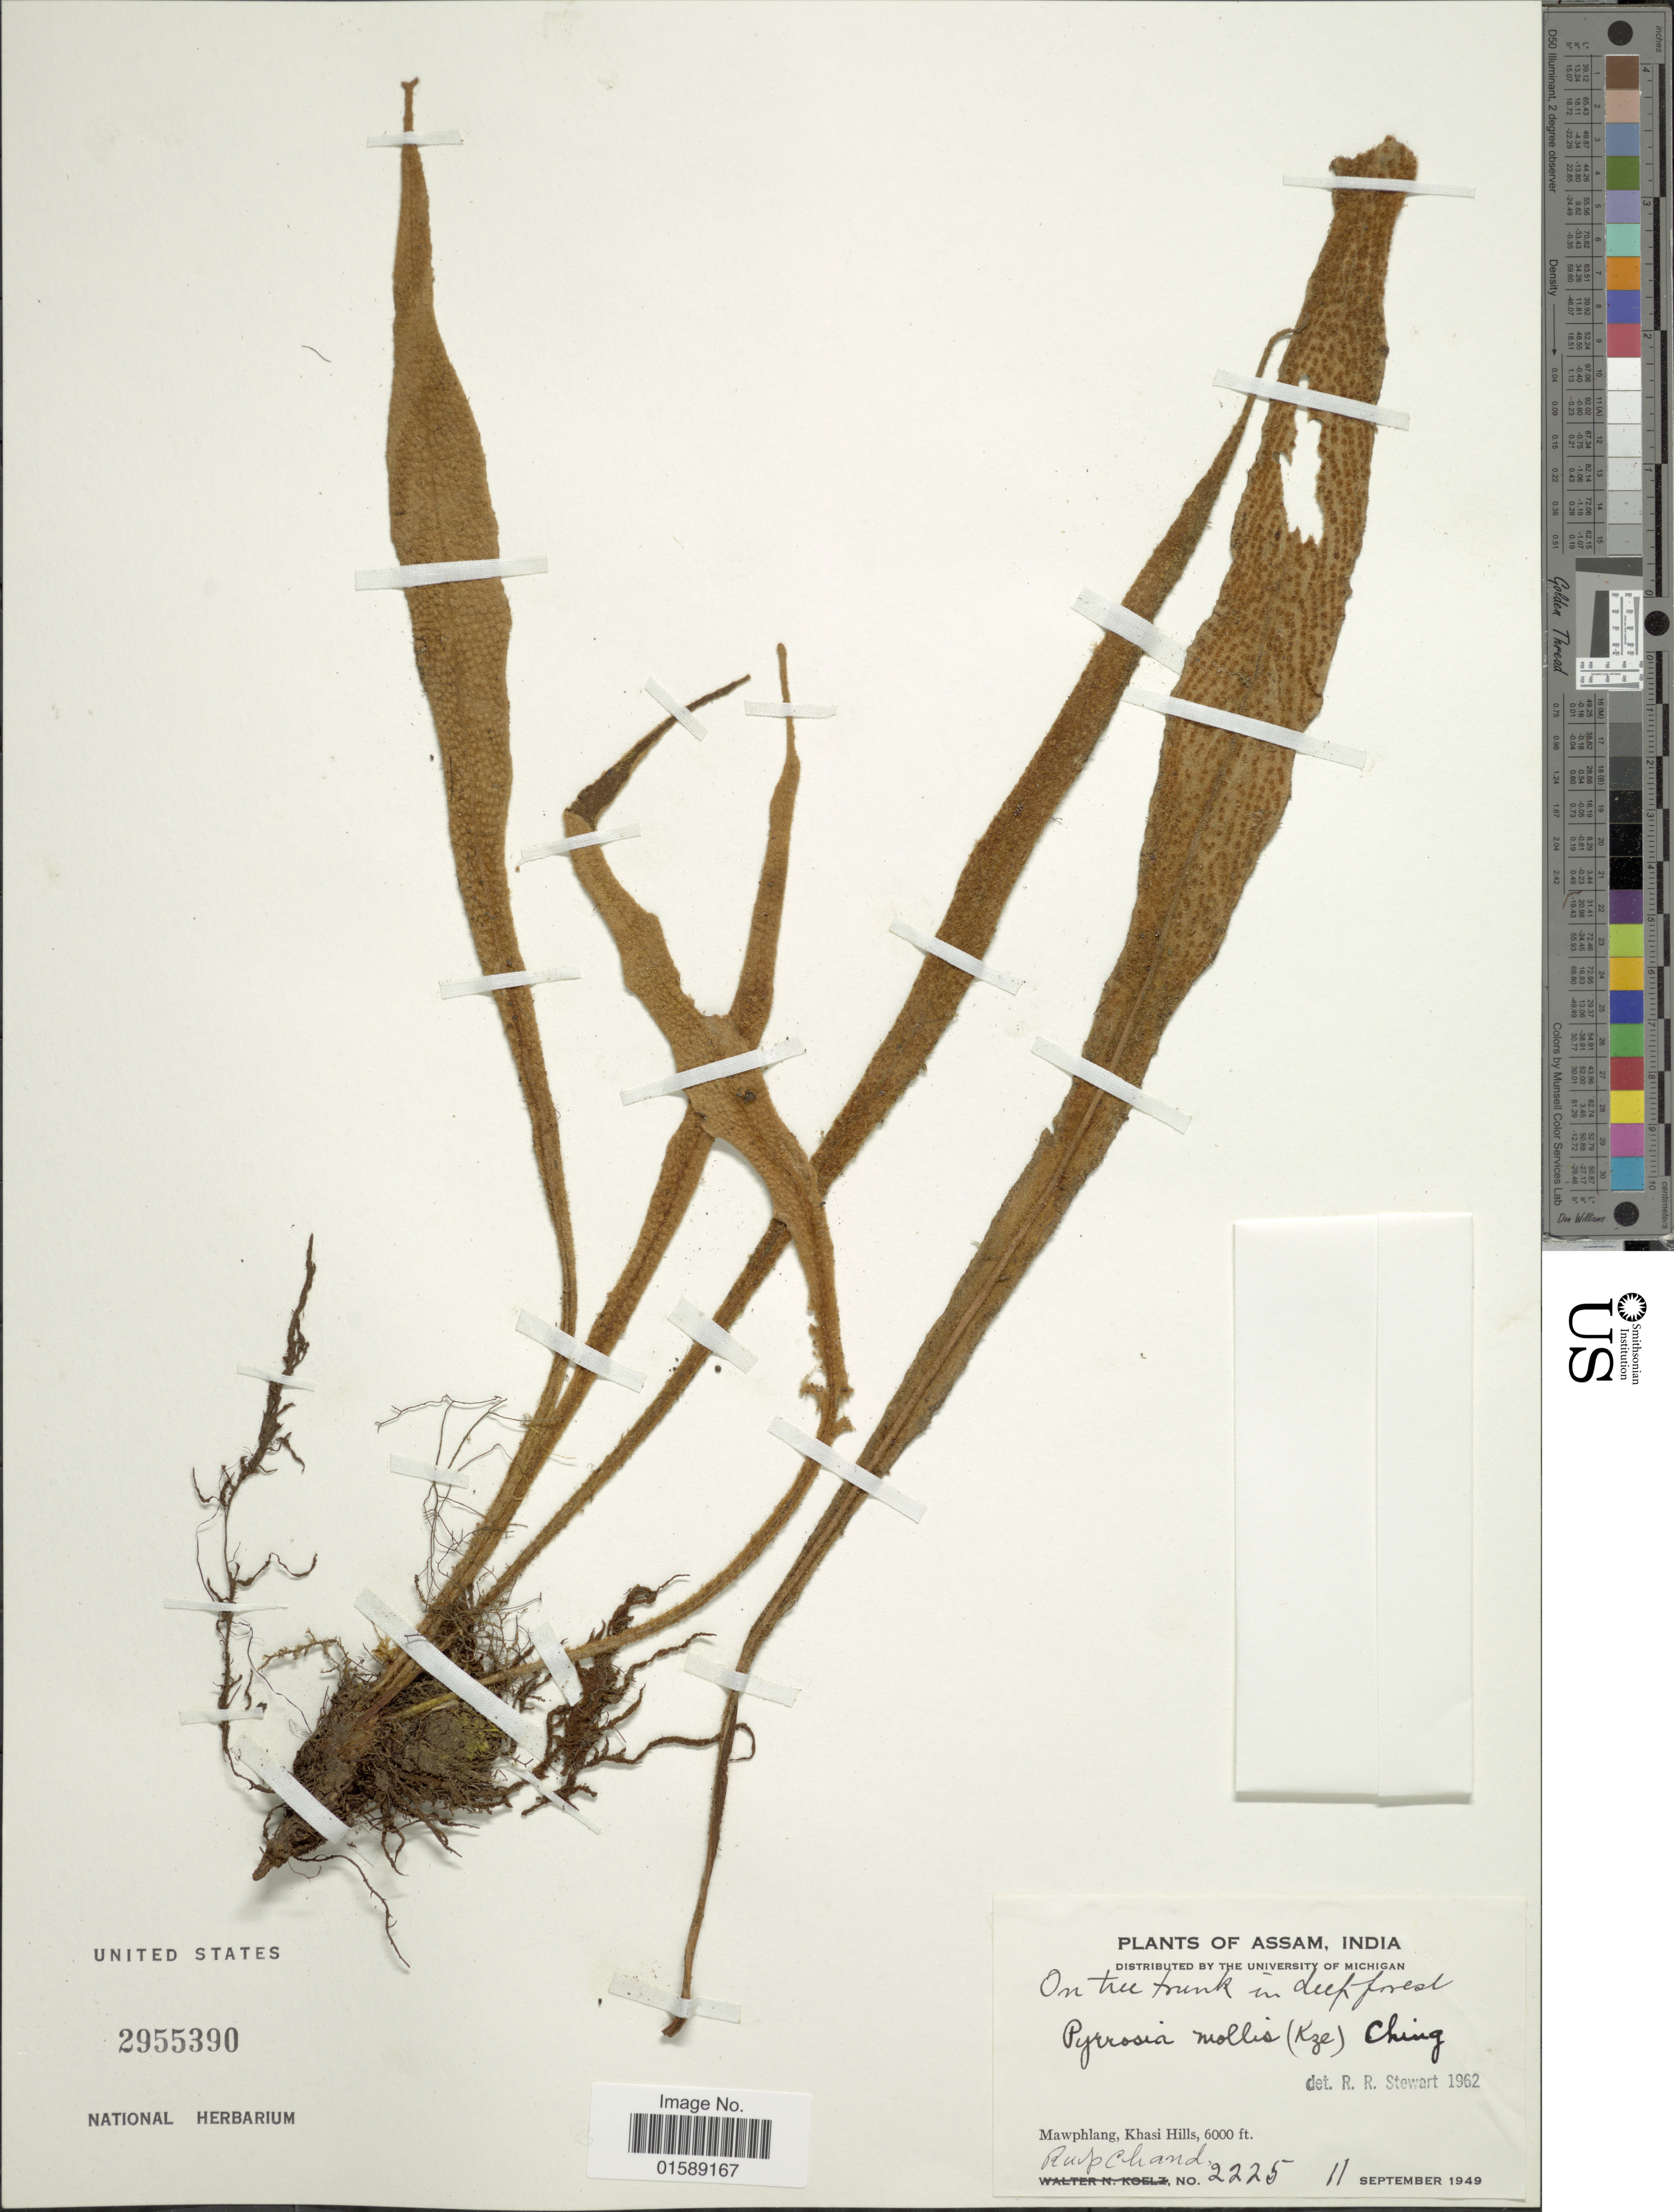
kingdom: Plantae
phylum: Tracheophyta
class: Polypodiopsida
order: Polypodiales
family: Polypodiaceae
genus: Pyrrosia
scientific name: Pyrrosia mollis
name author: (Kunze) Ching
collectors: R. Chand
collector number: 2225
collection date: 1949-09-11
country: India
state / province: Meghalaya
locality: Mawphlang, Khasi Hills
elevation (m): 1829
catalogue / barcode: US 2955390